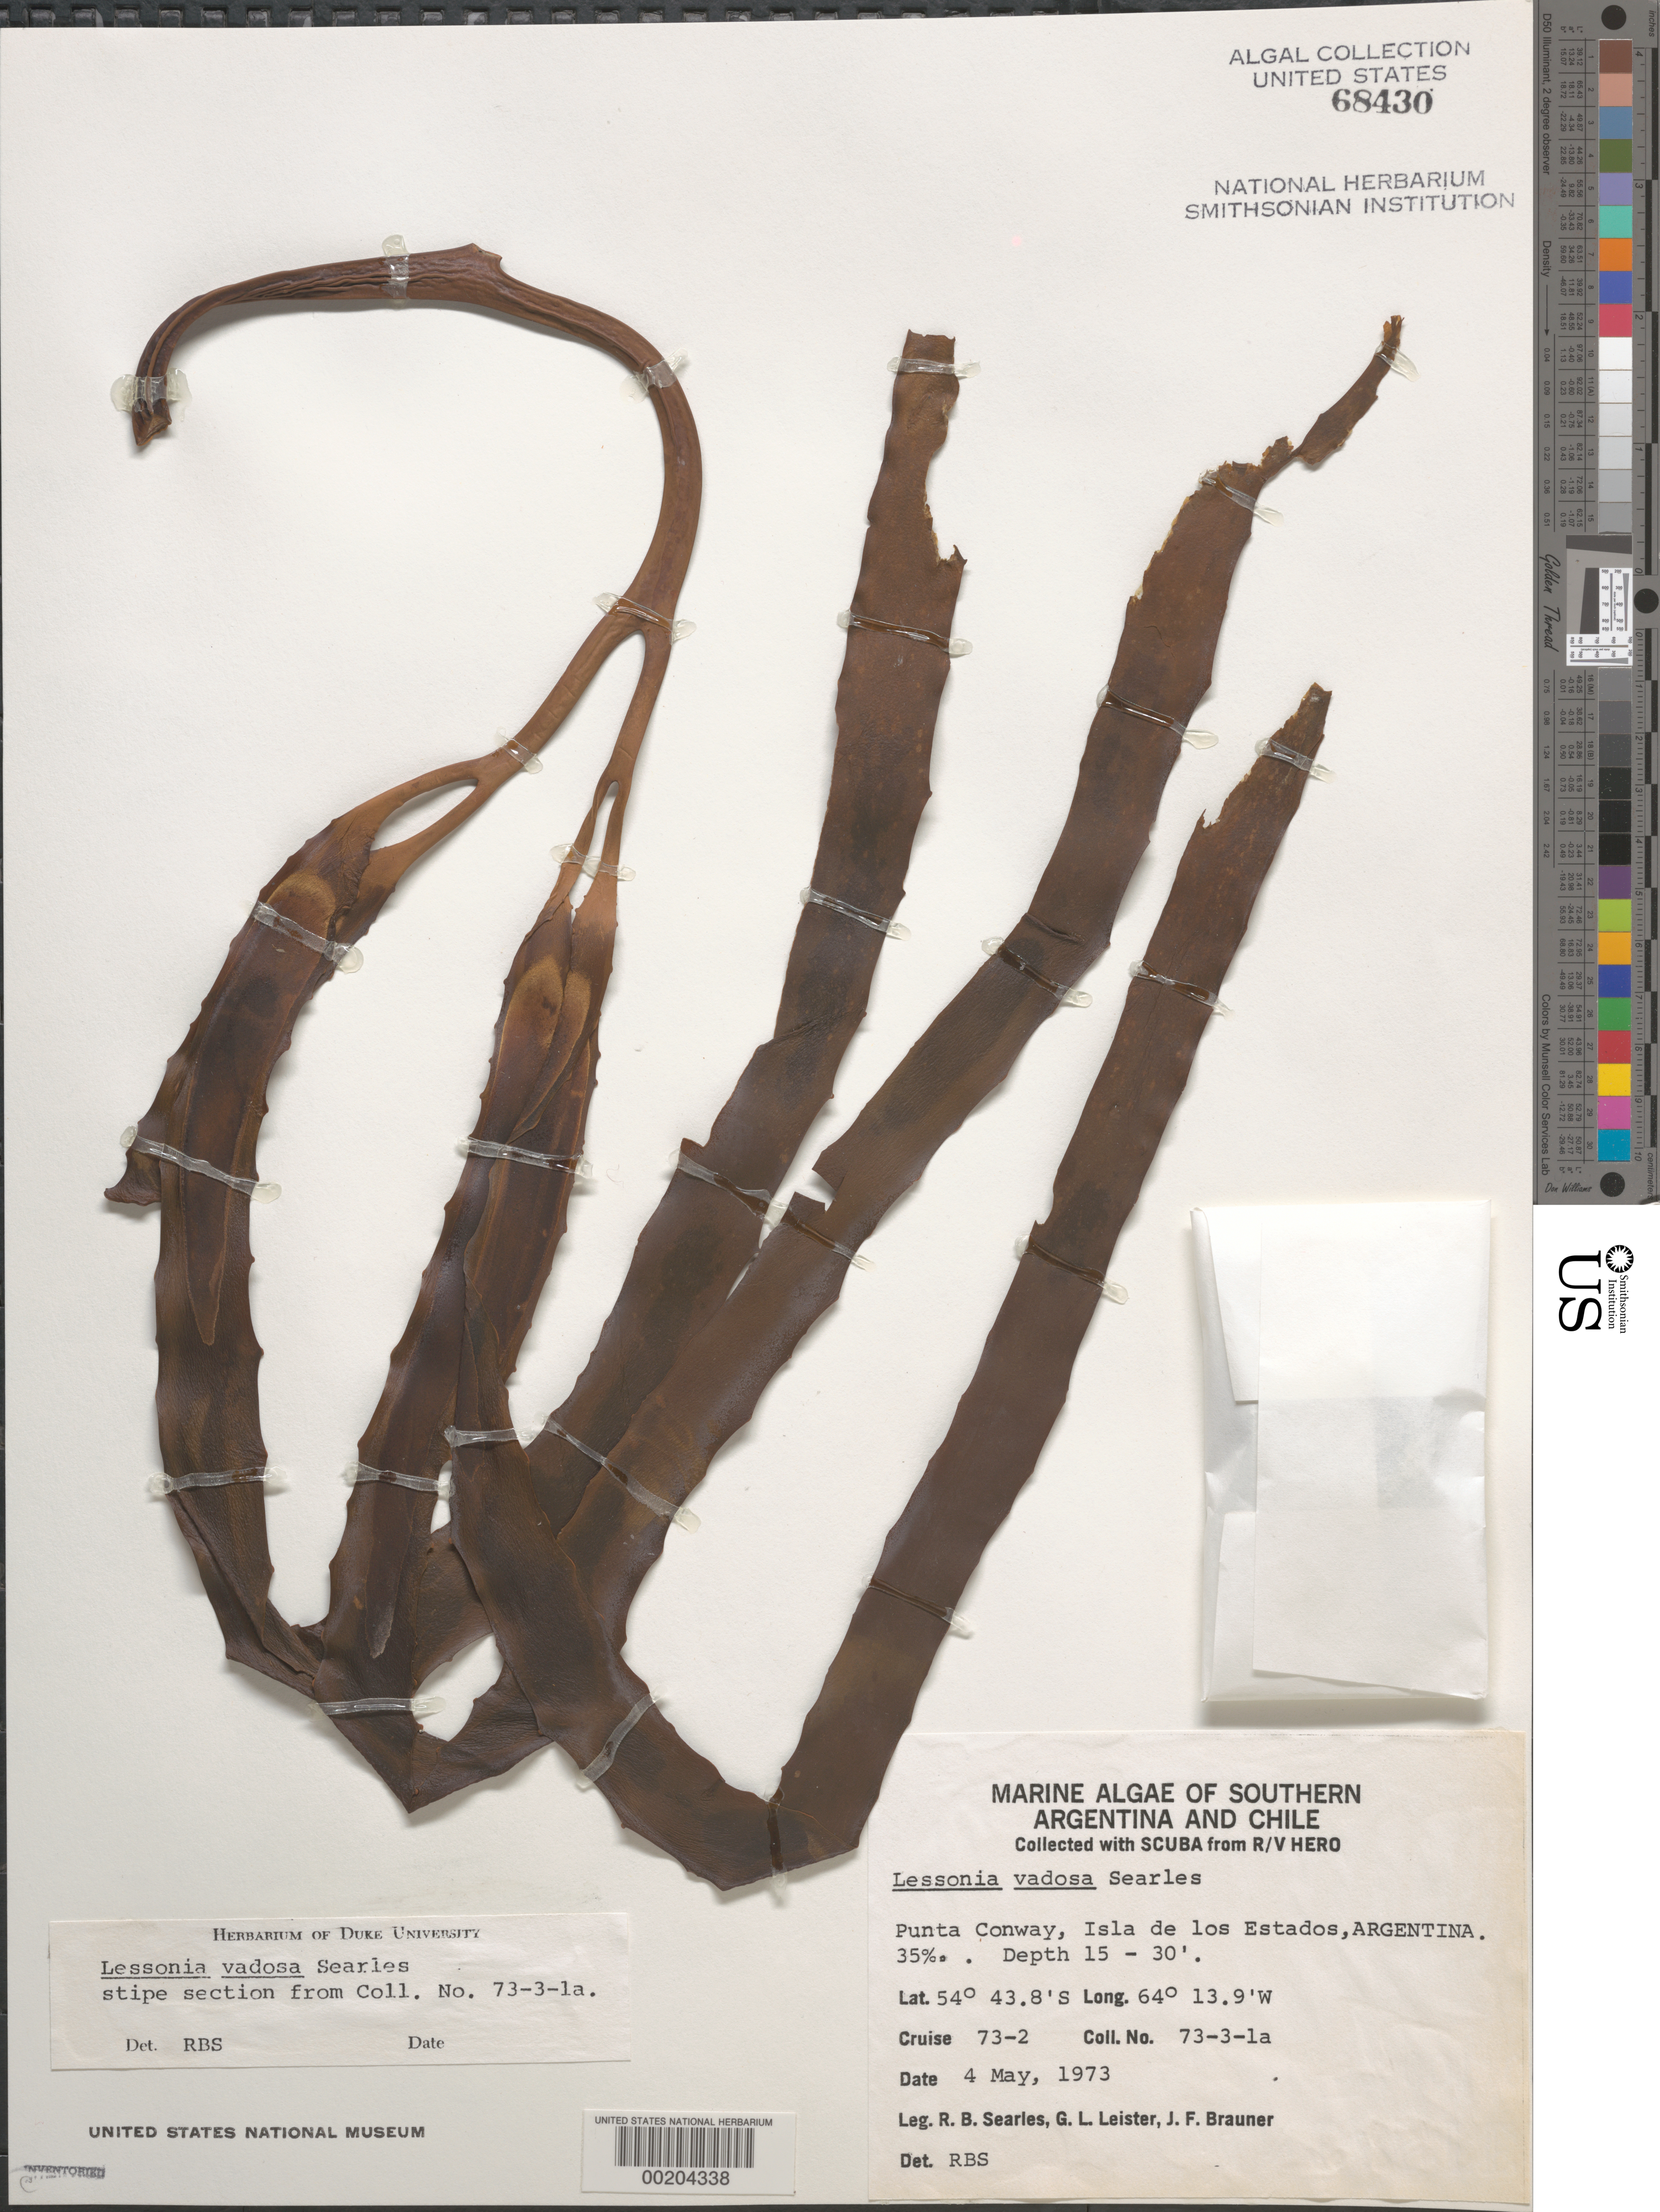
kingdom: Chromista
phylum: Ochrophyta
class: Phaeophyceae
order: Laminariales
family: Lessoniaceae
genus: Lessonia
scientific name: Lessonia flavicans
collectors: R. Searles, G. Leister & J. F. Brauner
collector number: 73-3-1a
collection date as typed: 04 May 1973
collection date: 1973-05-04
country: Argentina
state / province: Tierra del Fuego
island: Isla de los Estados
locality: Punta Conway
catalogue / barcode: US 68430